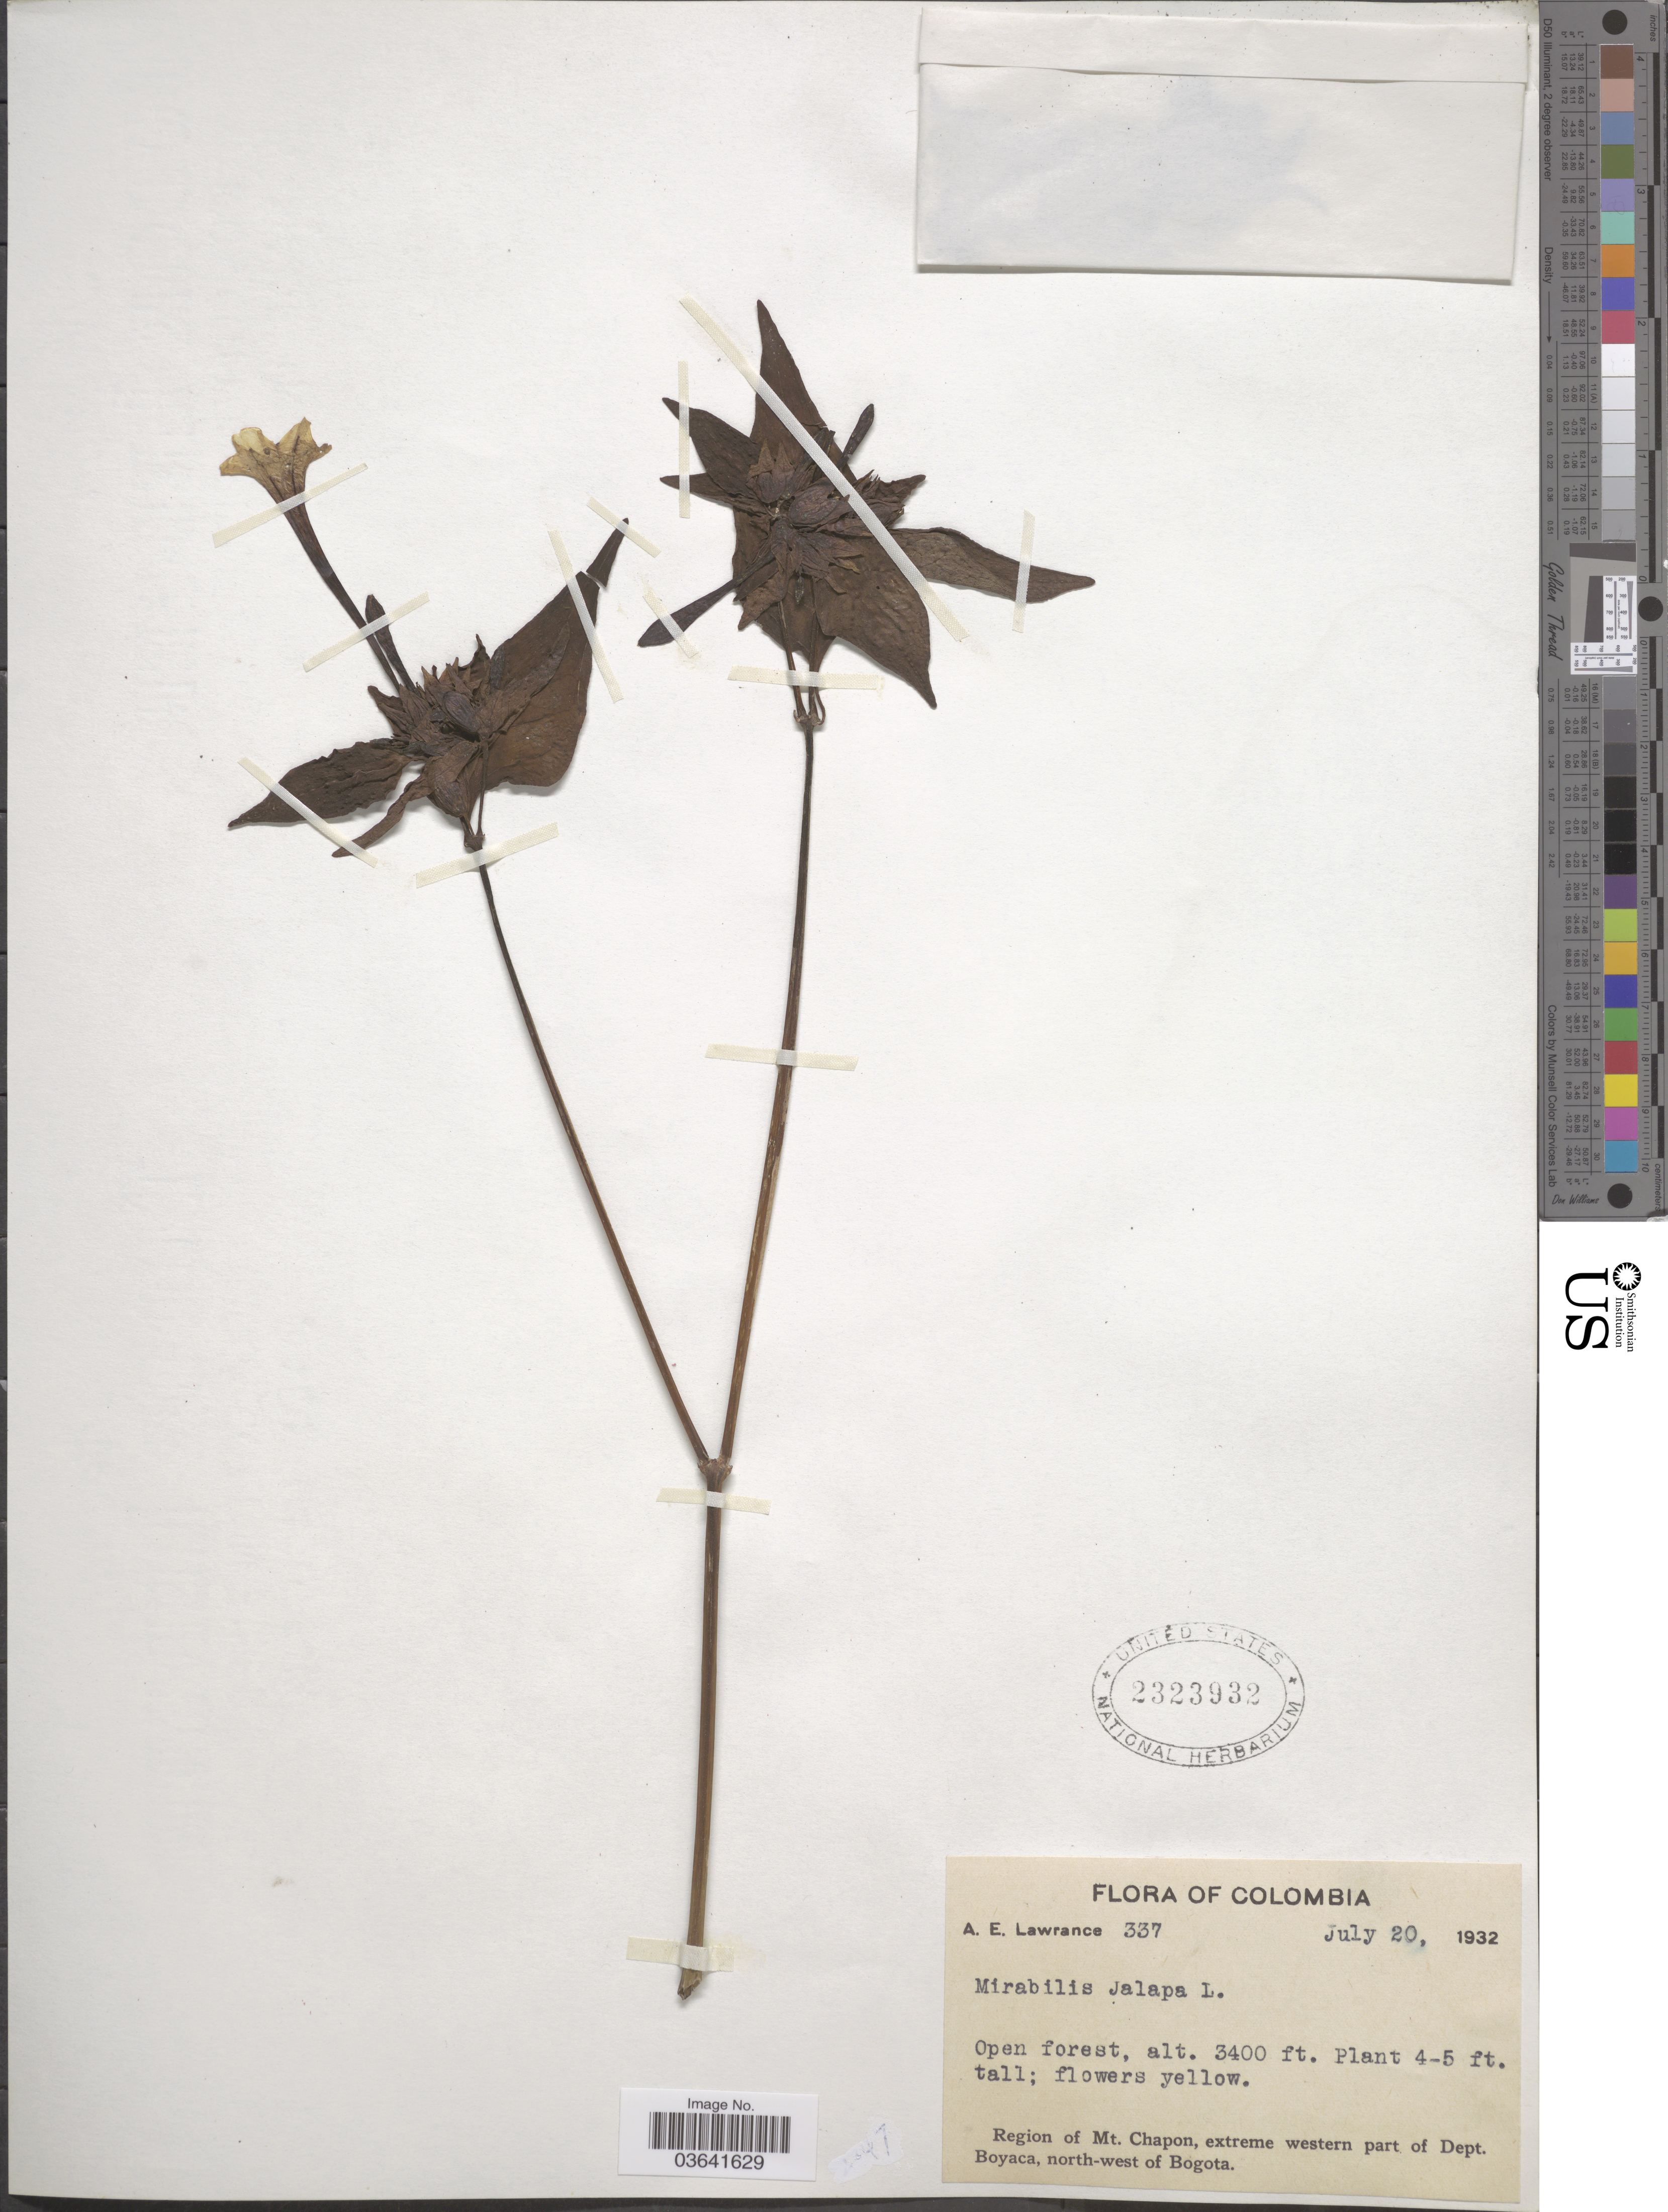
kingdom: Plantae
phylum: Tracheophyta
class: Magnoliopsida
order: Caryophyllales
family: Nyctaginaceae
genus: Mirabilis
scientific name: Mirabilis jalapa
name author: L.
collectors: A. Lawrance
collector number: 337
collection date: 1932-07-20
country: Colombia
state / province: Boyacá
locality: Region of Mt. Chapon, extreme western part of Dept. Boyaca, north-west of Bogota.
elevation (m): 1036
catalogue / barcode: US 2323932